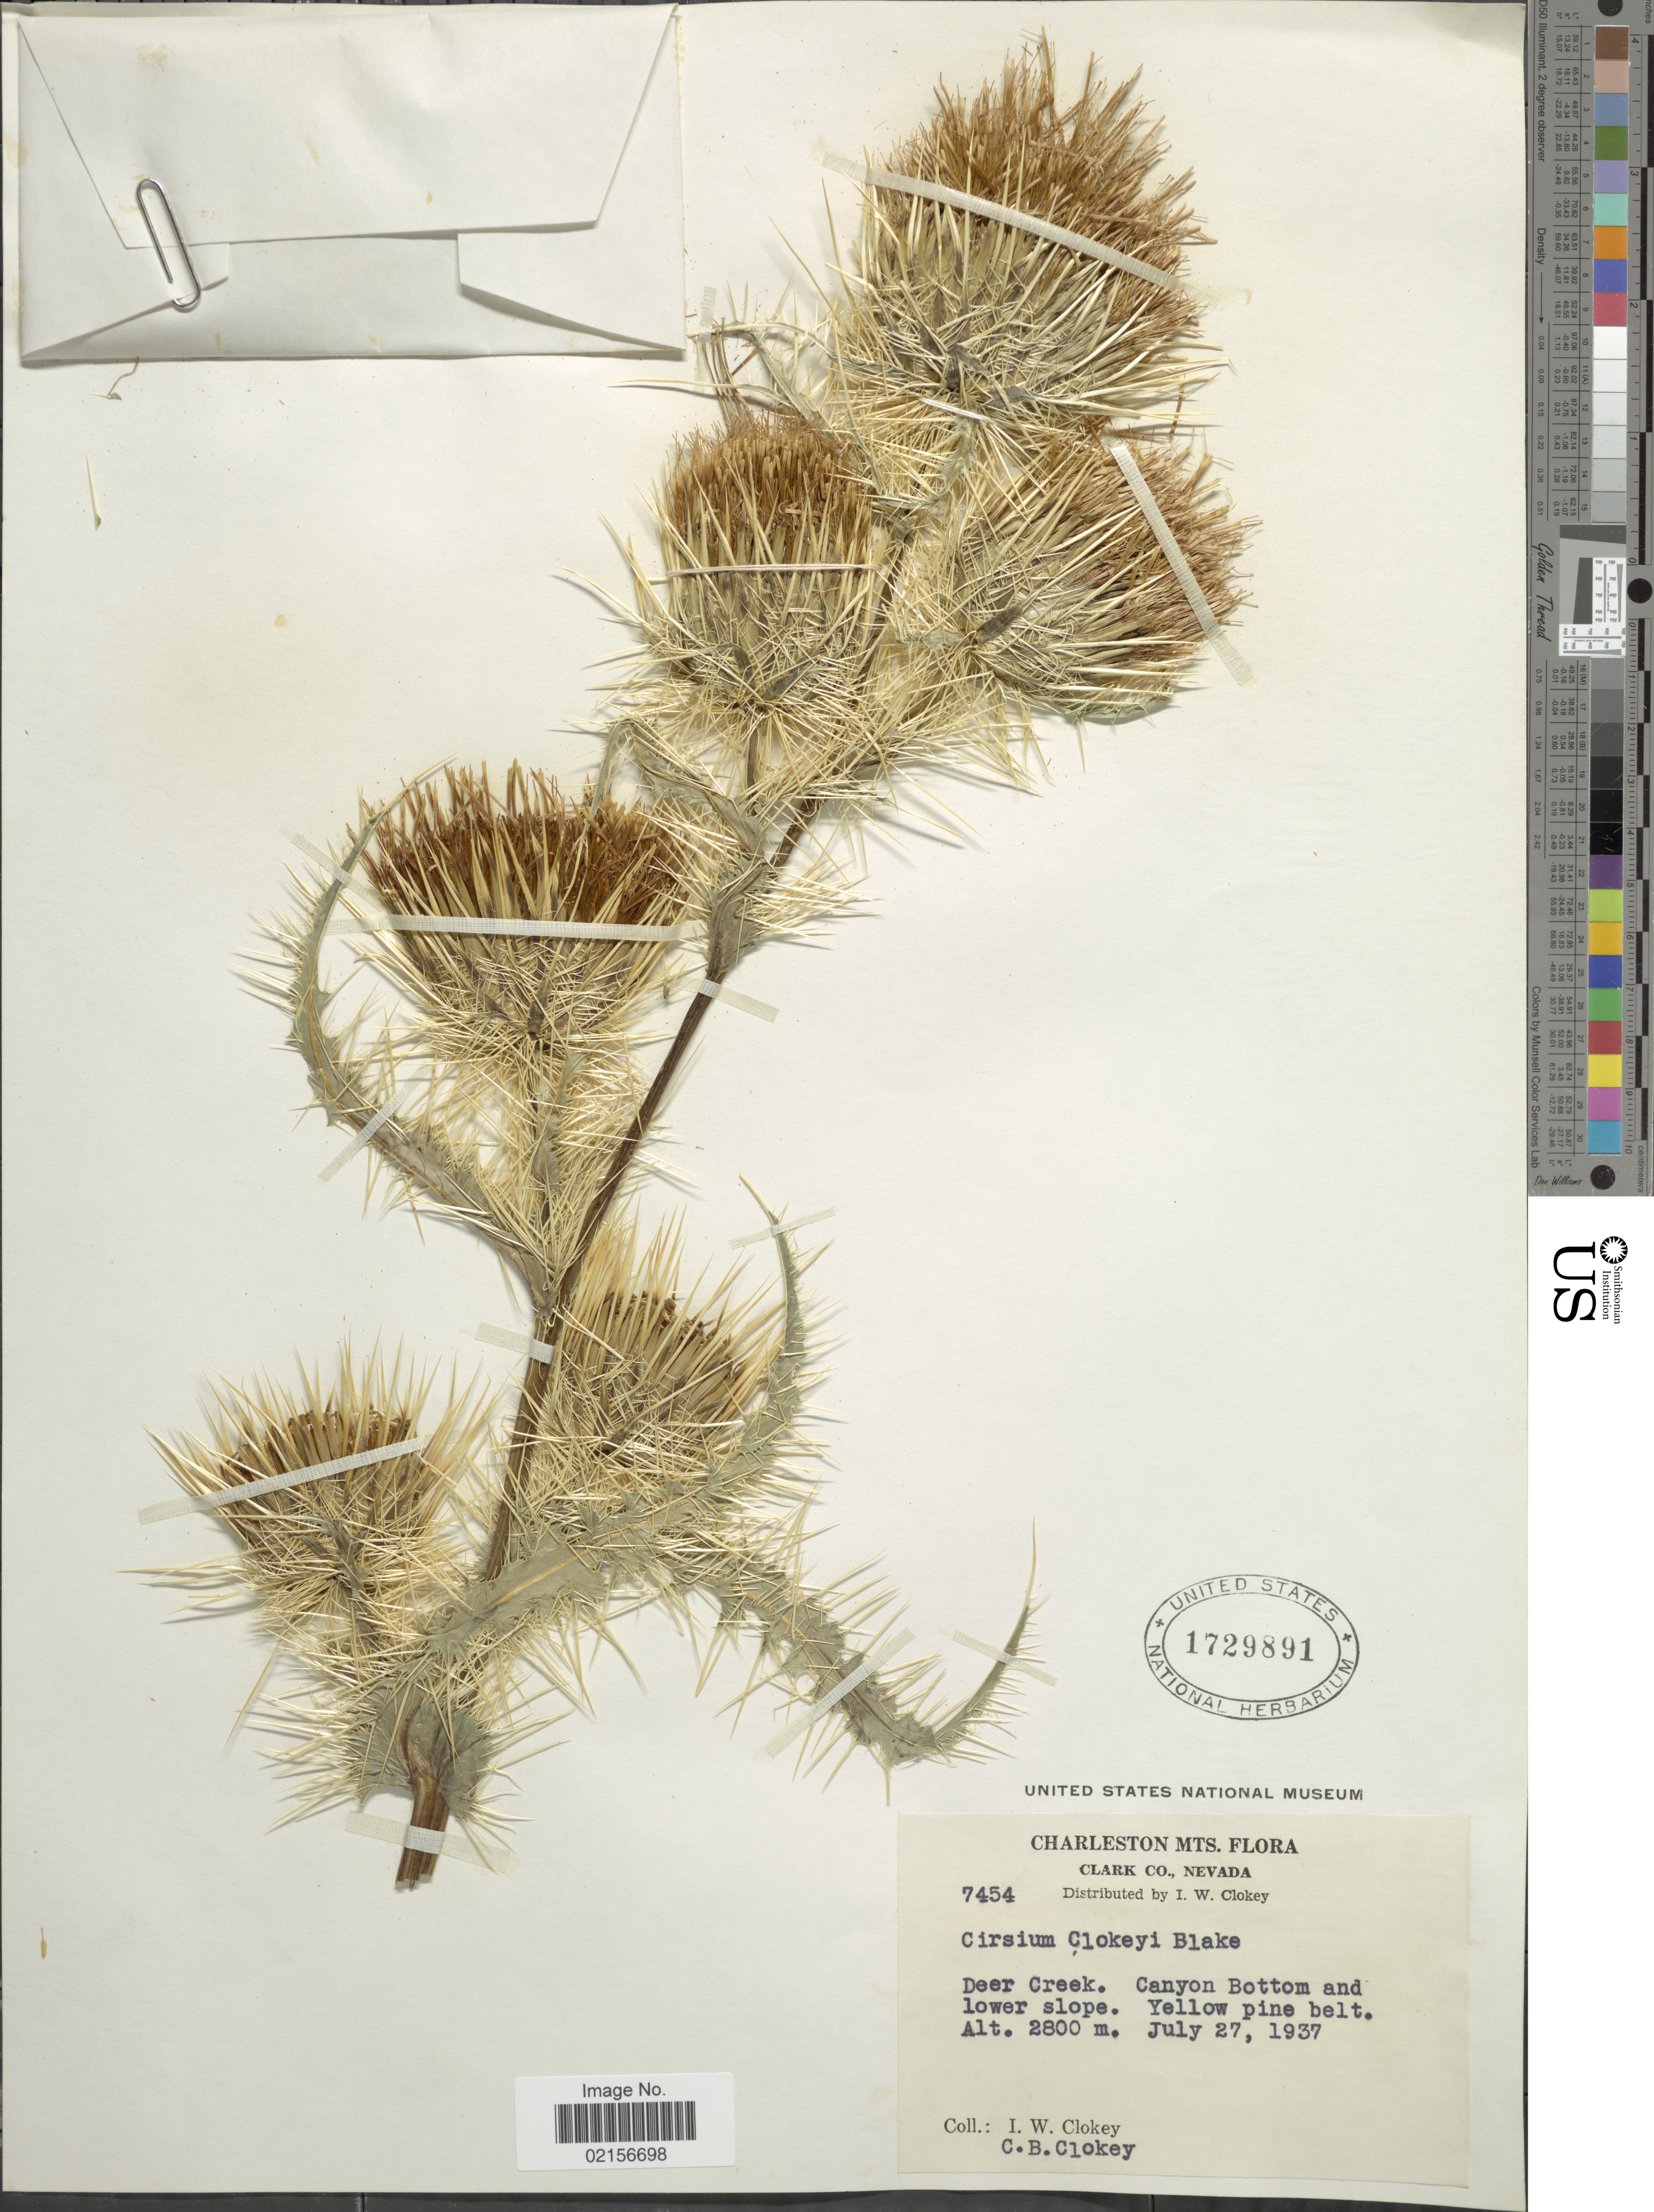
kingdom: Plantae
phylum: Tracheophyta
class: Magnoliopsida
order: Asterales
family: Asteraceae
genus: Cirsium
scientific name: Cirsium clokeyi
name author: S.F. Blake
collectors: I. W. Clokey & C. Clokey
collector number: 7454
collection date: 1937-07-27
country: United States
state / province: Nevada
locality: Charlestone Mts, Clark Co. Deer Creek. Canyon Bottom and lower slope. Yellow pine belt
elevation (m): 2800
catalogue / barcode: US 1729891